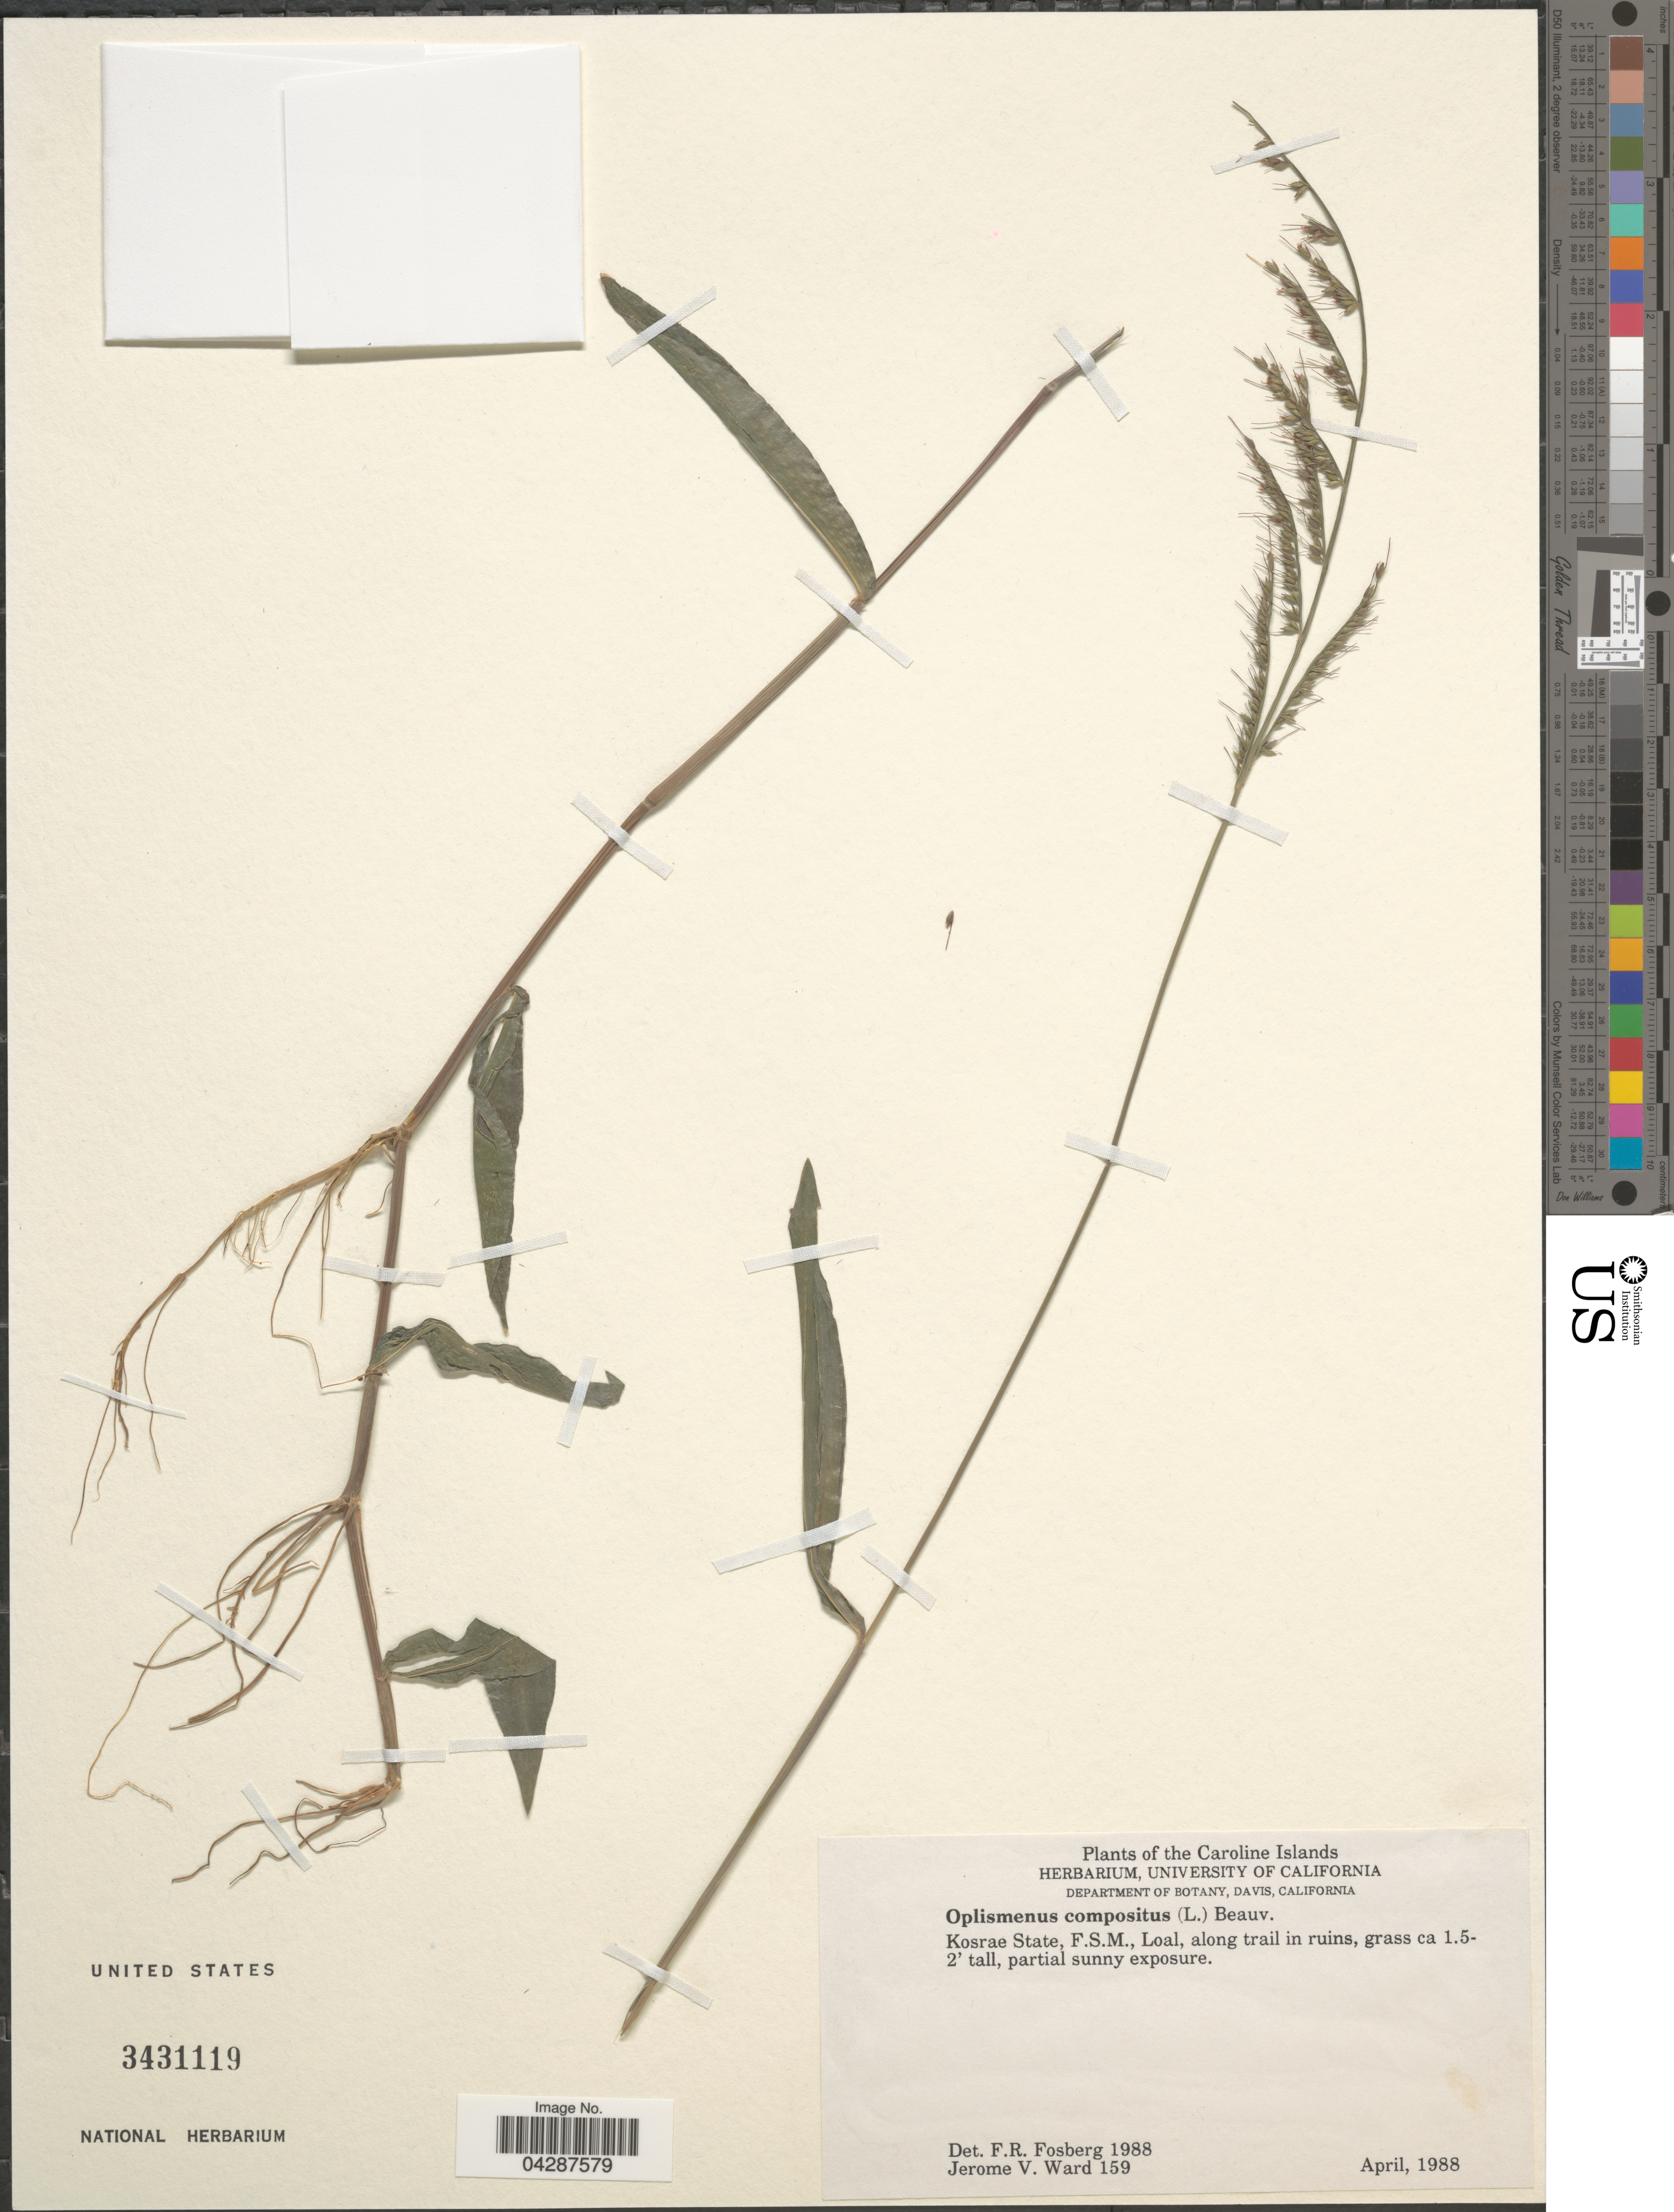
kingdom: Plantae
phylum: Tracheophyta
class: Liliopsida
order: Poales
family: Poaceae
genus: Oplismenus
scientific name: Oplismenus compositus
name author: (L.) P. Beauv.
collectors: J. V. Ward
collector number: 159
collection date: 1988-04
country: Kiribati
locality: The Caroline Islands. Kosrae State, F.S.M., Loal, along trail in ruins.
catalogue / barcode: US 3431119